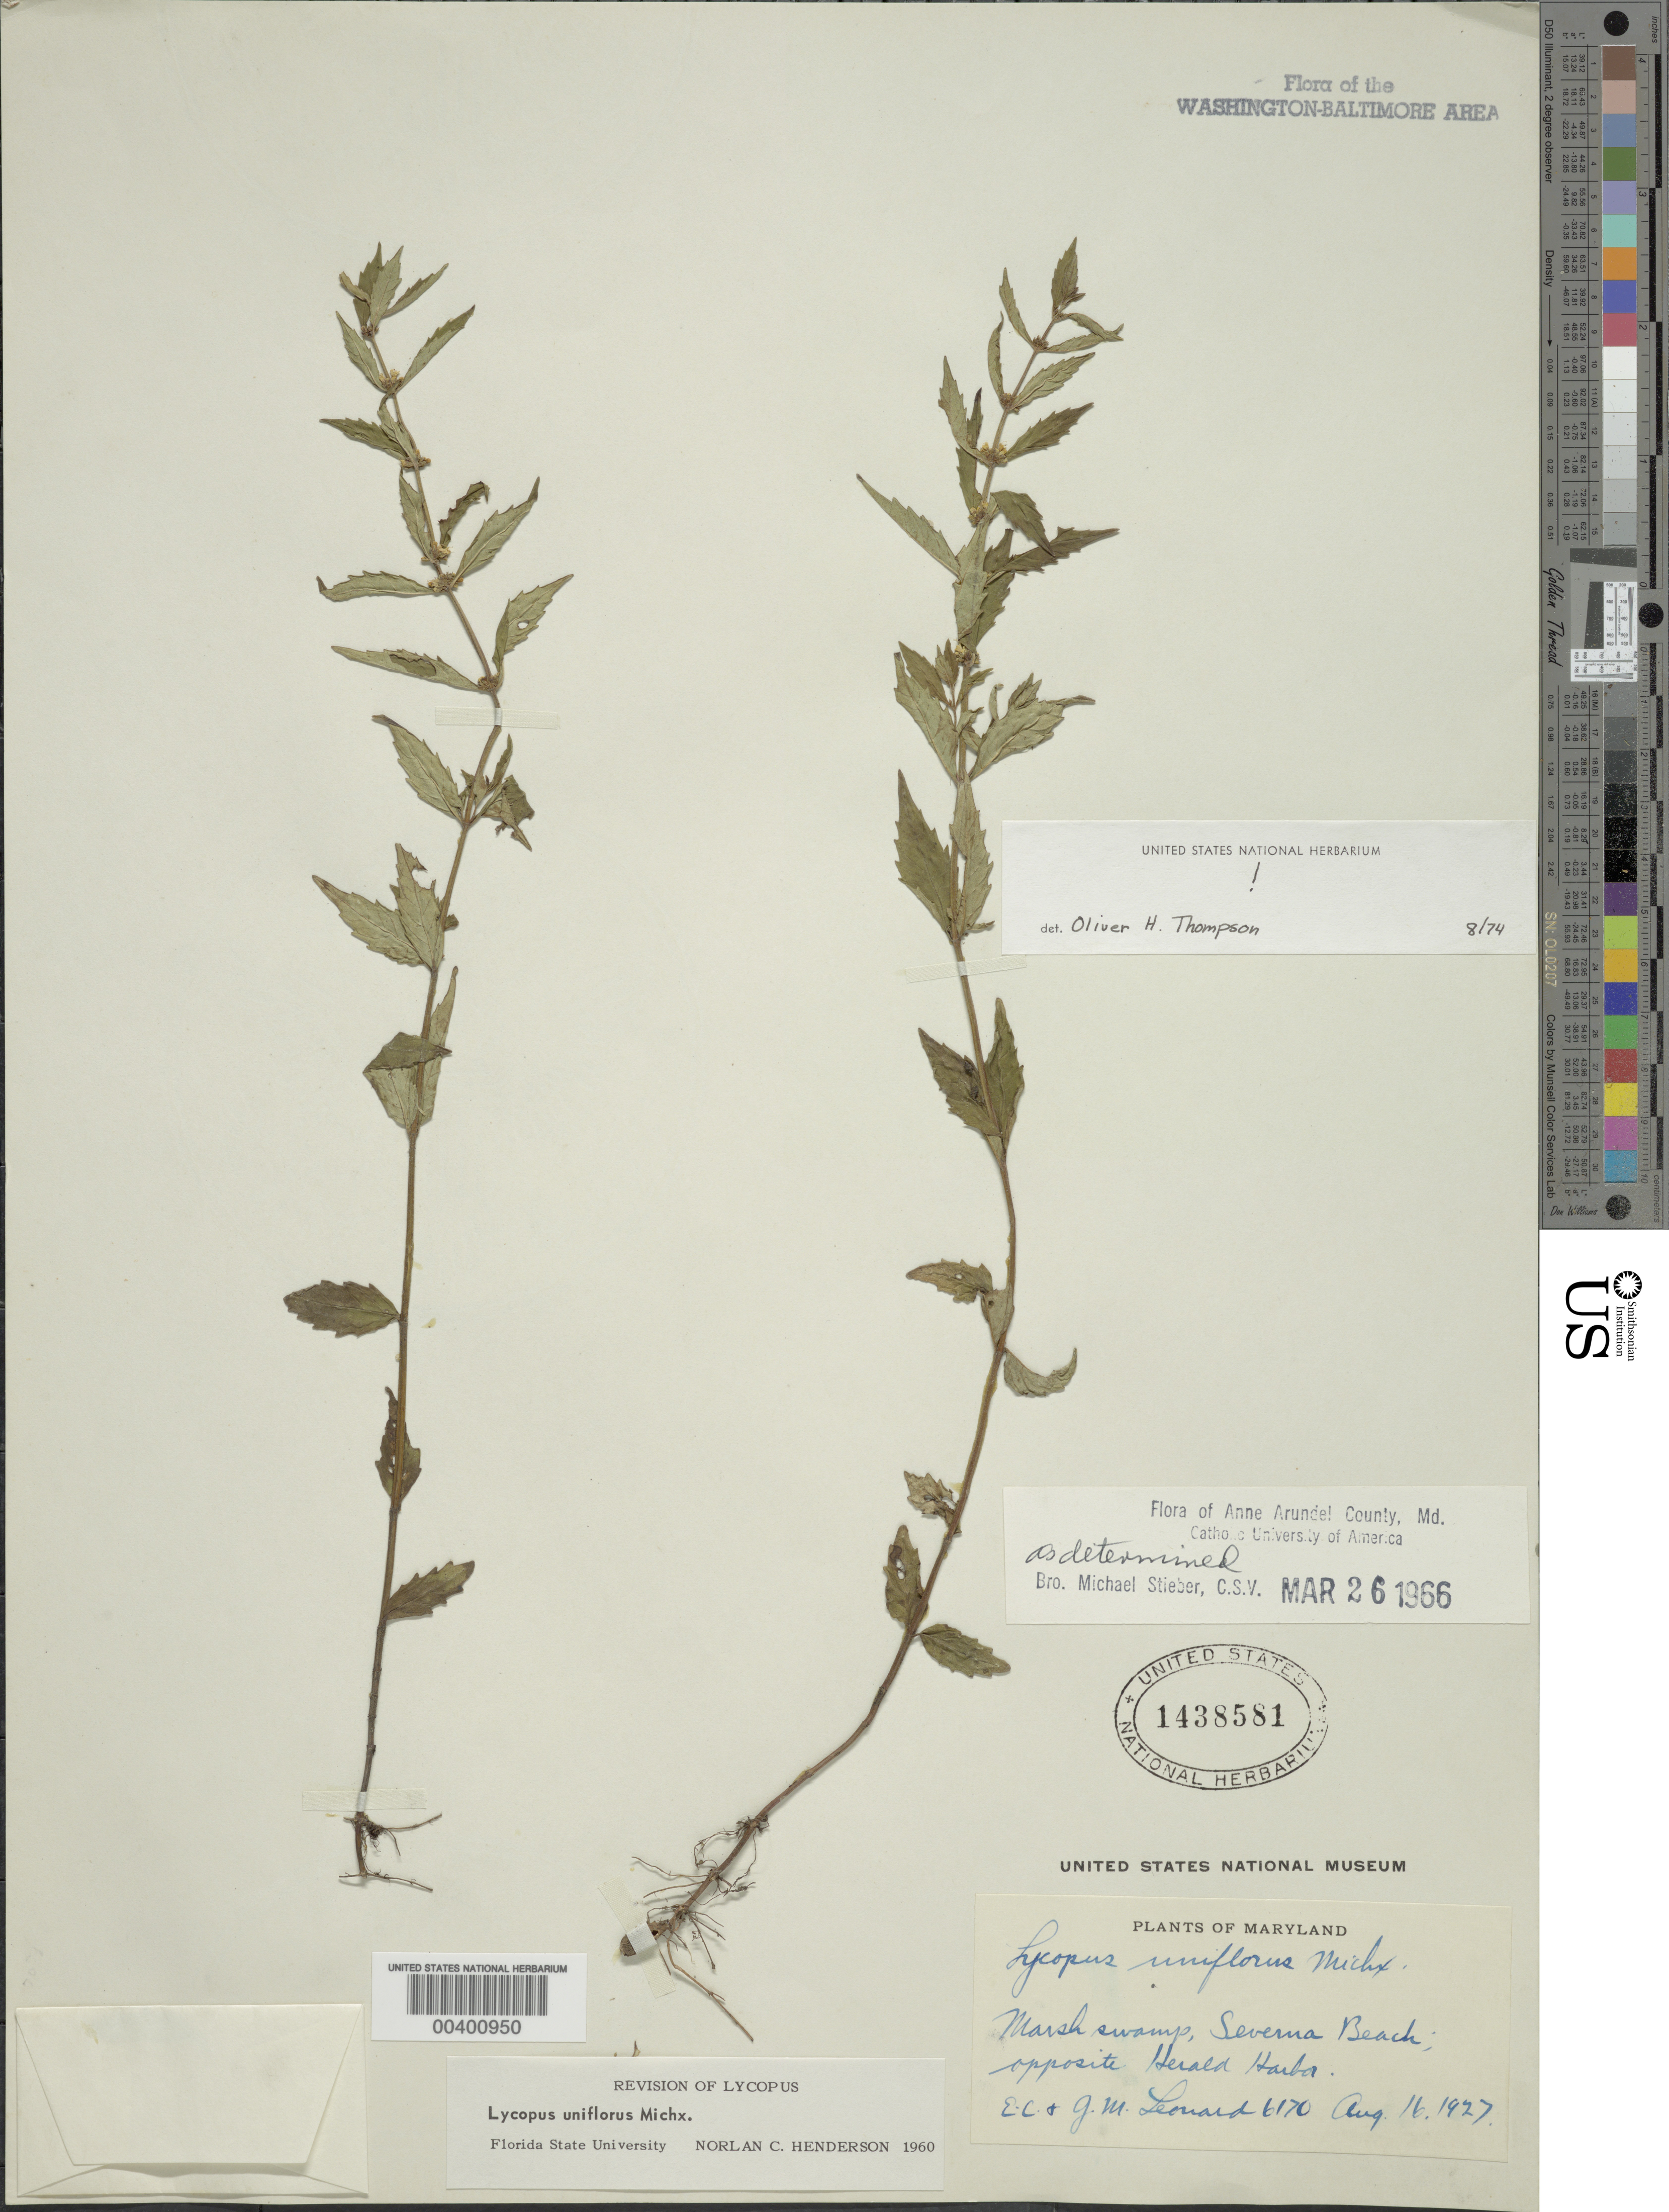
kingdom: Plantae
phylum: Tracheophyta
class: Magnoliopsida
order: Lamiales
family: Lamiaceae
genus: Lycopus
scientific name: Lycopus uniflorus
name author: Michx.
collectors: E. C. Leonard & G. M. Leonard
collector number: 6170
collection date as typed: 16 Aug 1927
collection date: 1927-08-16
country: United States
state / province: Maryland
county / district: Anne Arundel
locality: Severna Beach, opposite Herald Harbor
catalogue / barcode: US 1438581